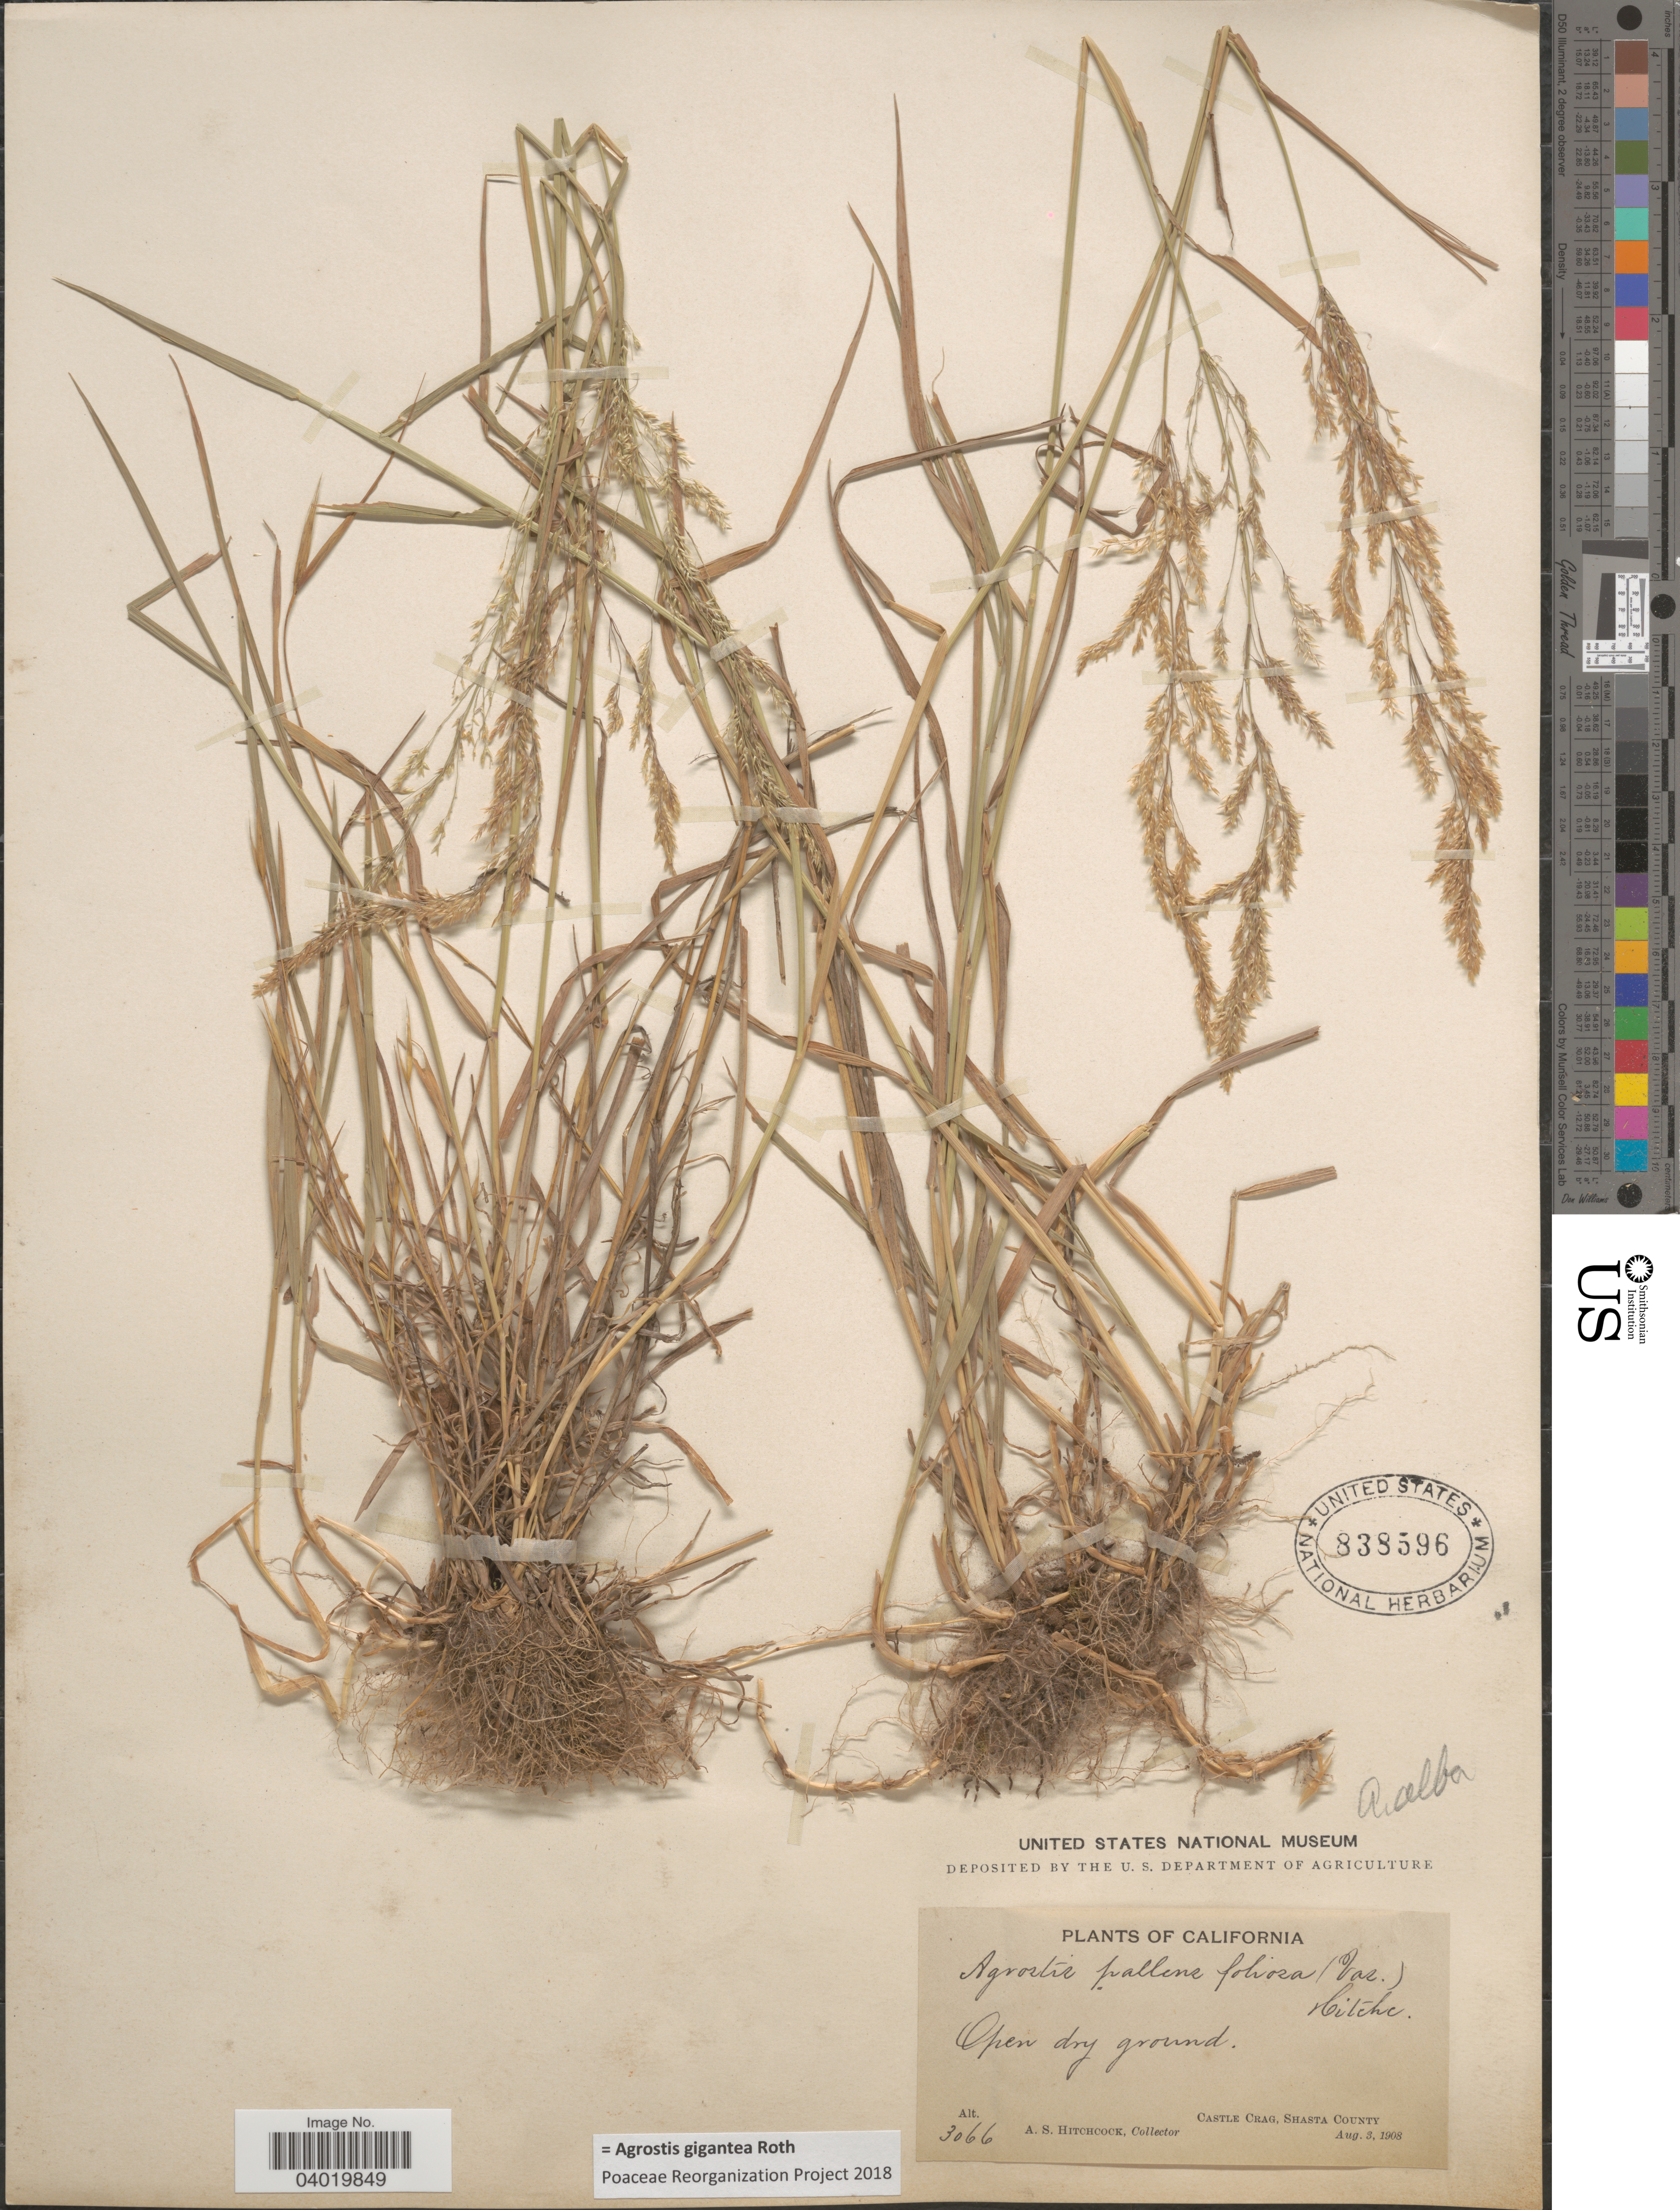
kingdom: Plantae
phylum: Tracheophyta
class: Liliopsida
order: Poales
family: Poaceae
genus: Agrostis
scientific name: Agrostis gigantea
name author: Roth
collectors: A. S. Hitchcock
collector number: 3066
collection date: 1908-08-03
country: United States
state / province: California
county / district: Shasta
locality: Open dry ground. Castle Crag, Shasta County.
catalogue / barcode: US 838596